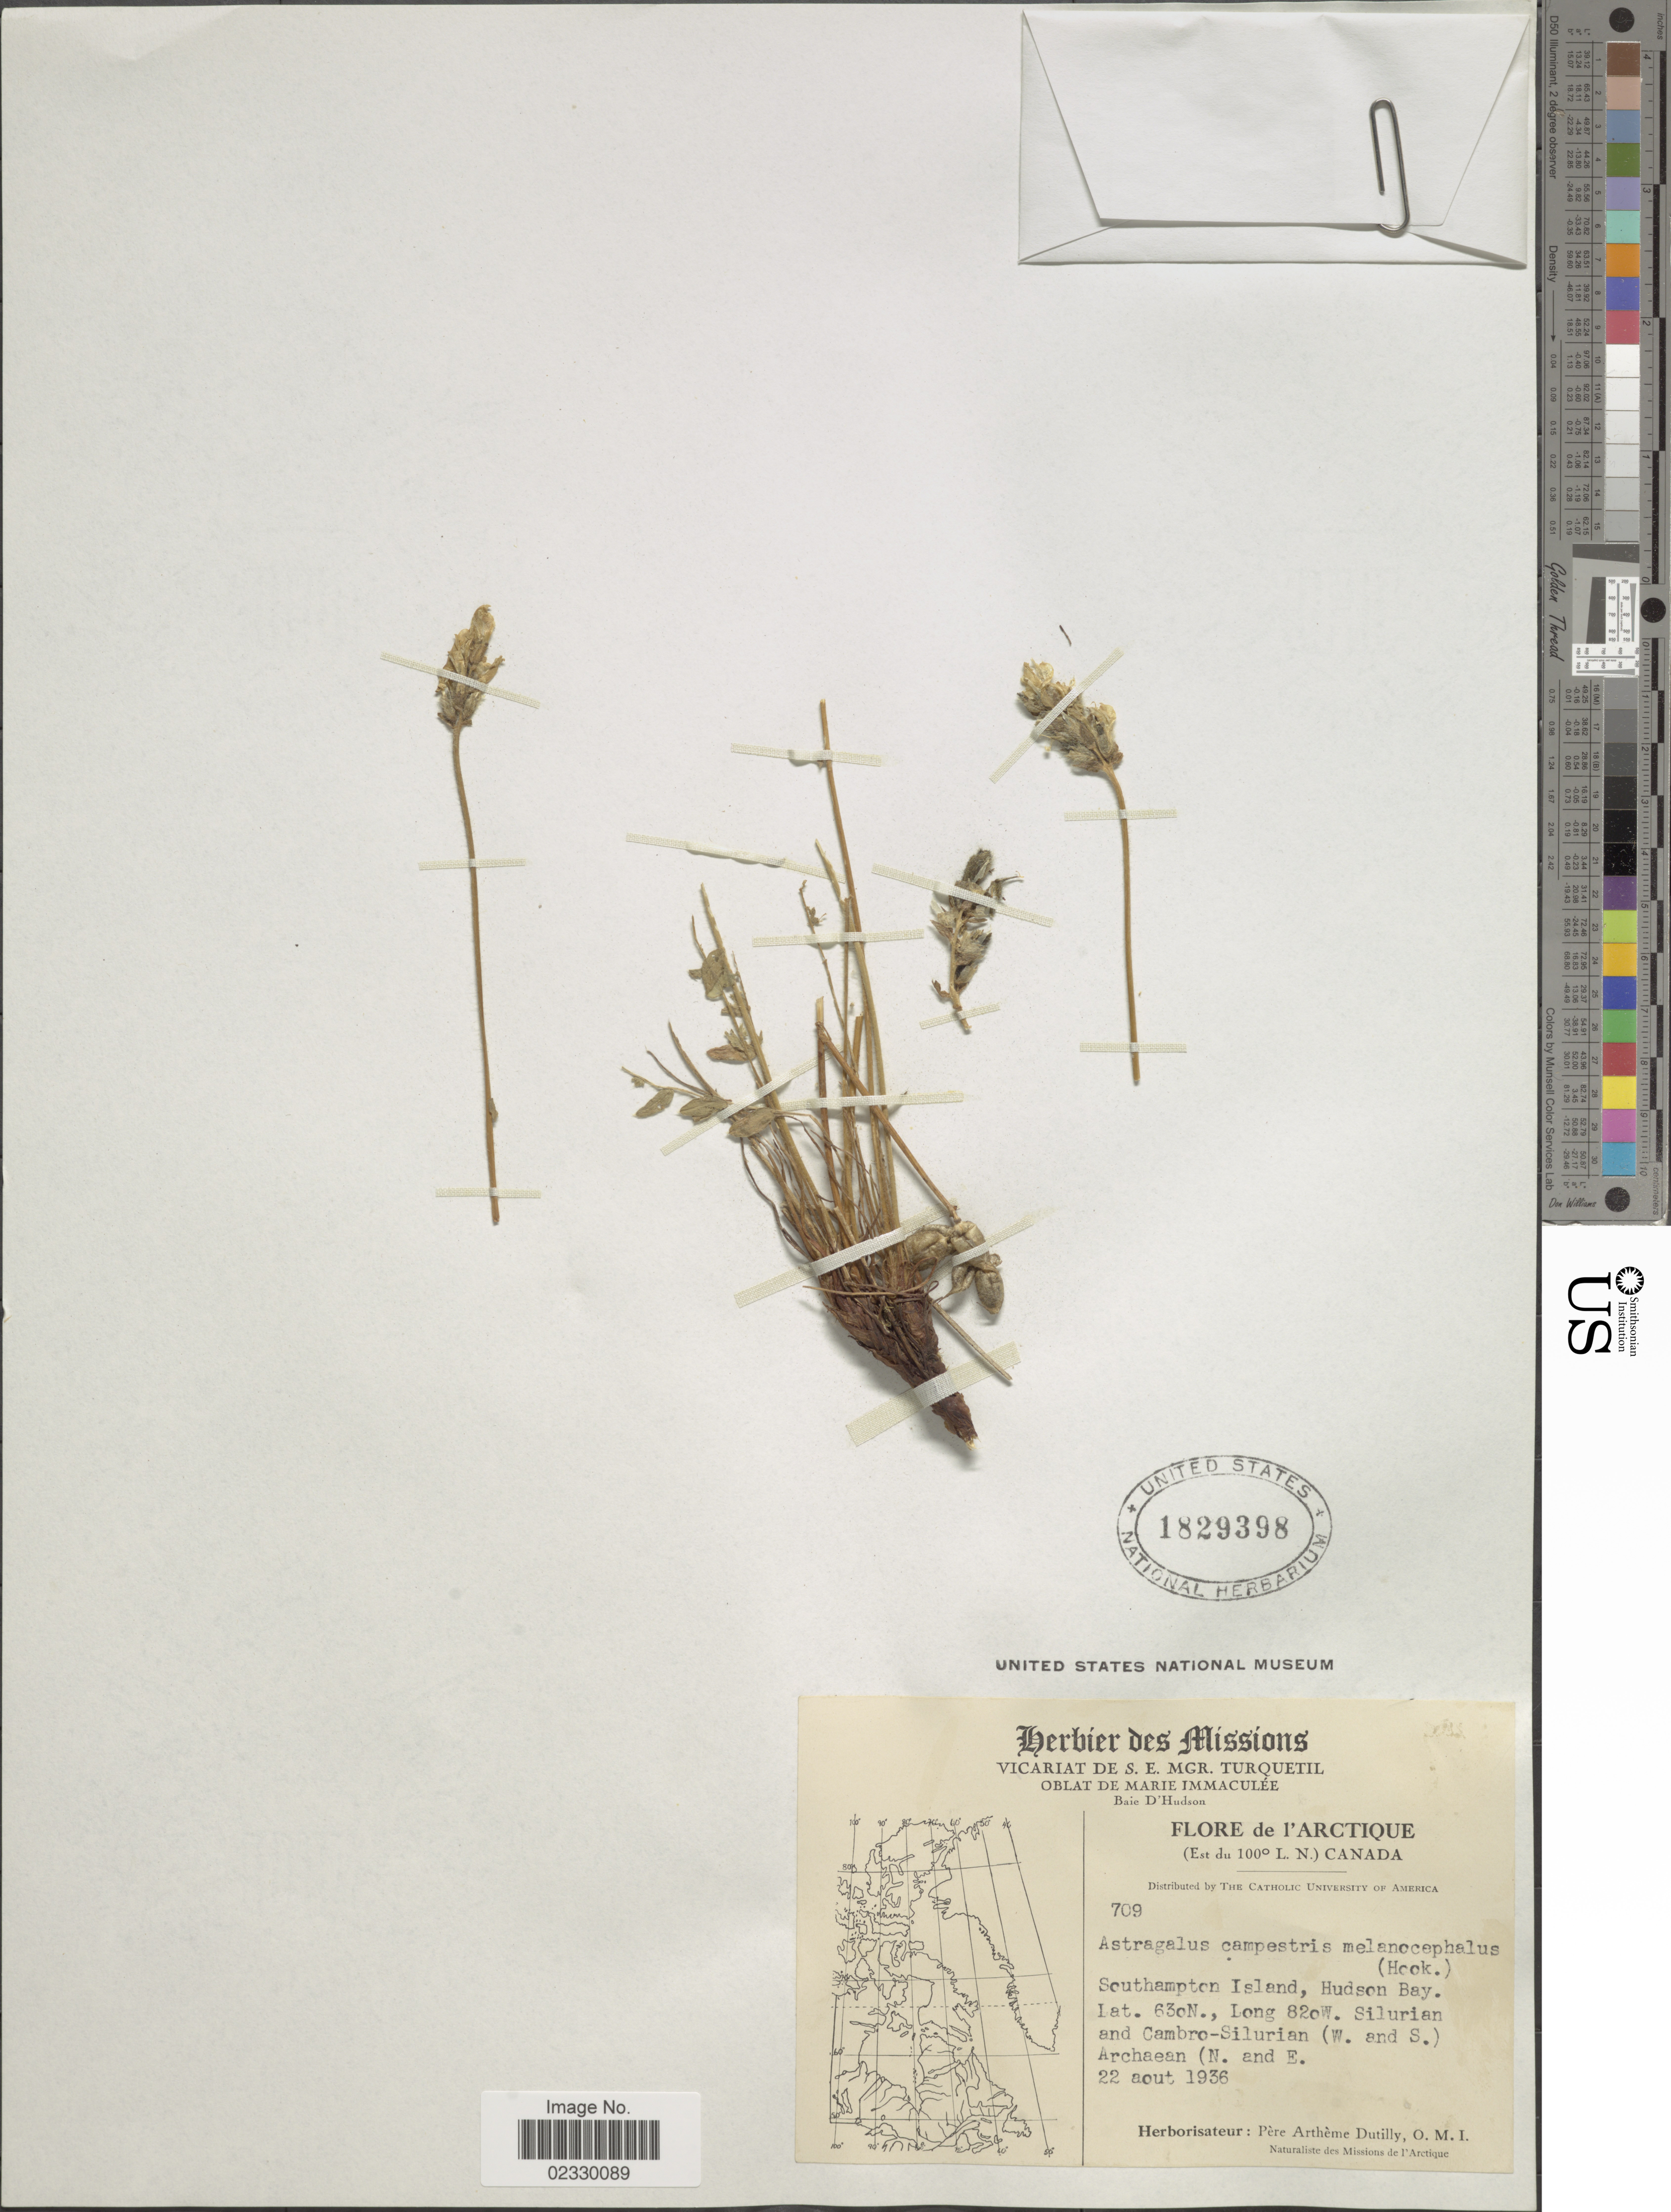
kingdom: Plantae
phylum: Tracheophyta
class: Magnoliopsida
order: Fabales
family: Fabaceae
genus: Astragalus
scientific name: Astragalus campestris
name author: L.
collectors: A. Dutilly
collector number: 709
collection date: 1936-08-22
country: Canada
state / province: Nunavut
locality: L'Arctique, Southampton Island, Hudson Bay, Silurian and Cambro-Silurian (W. and S.) Archaean (N. and E.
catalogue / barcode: US 1829398